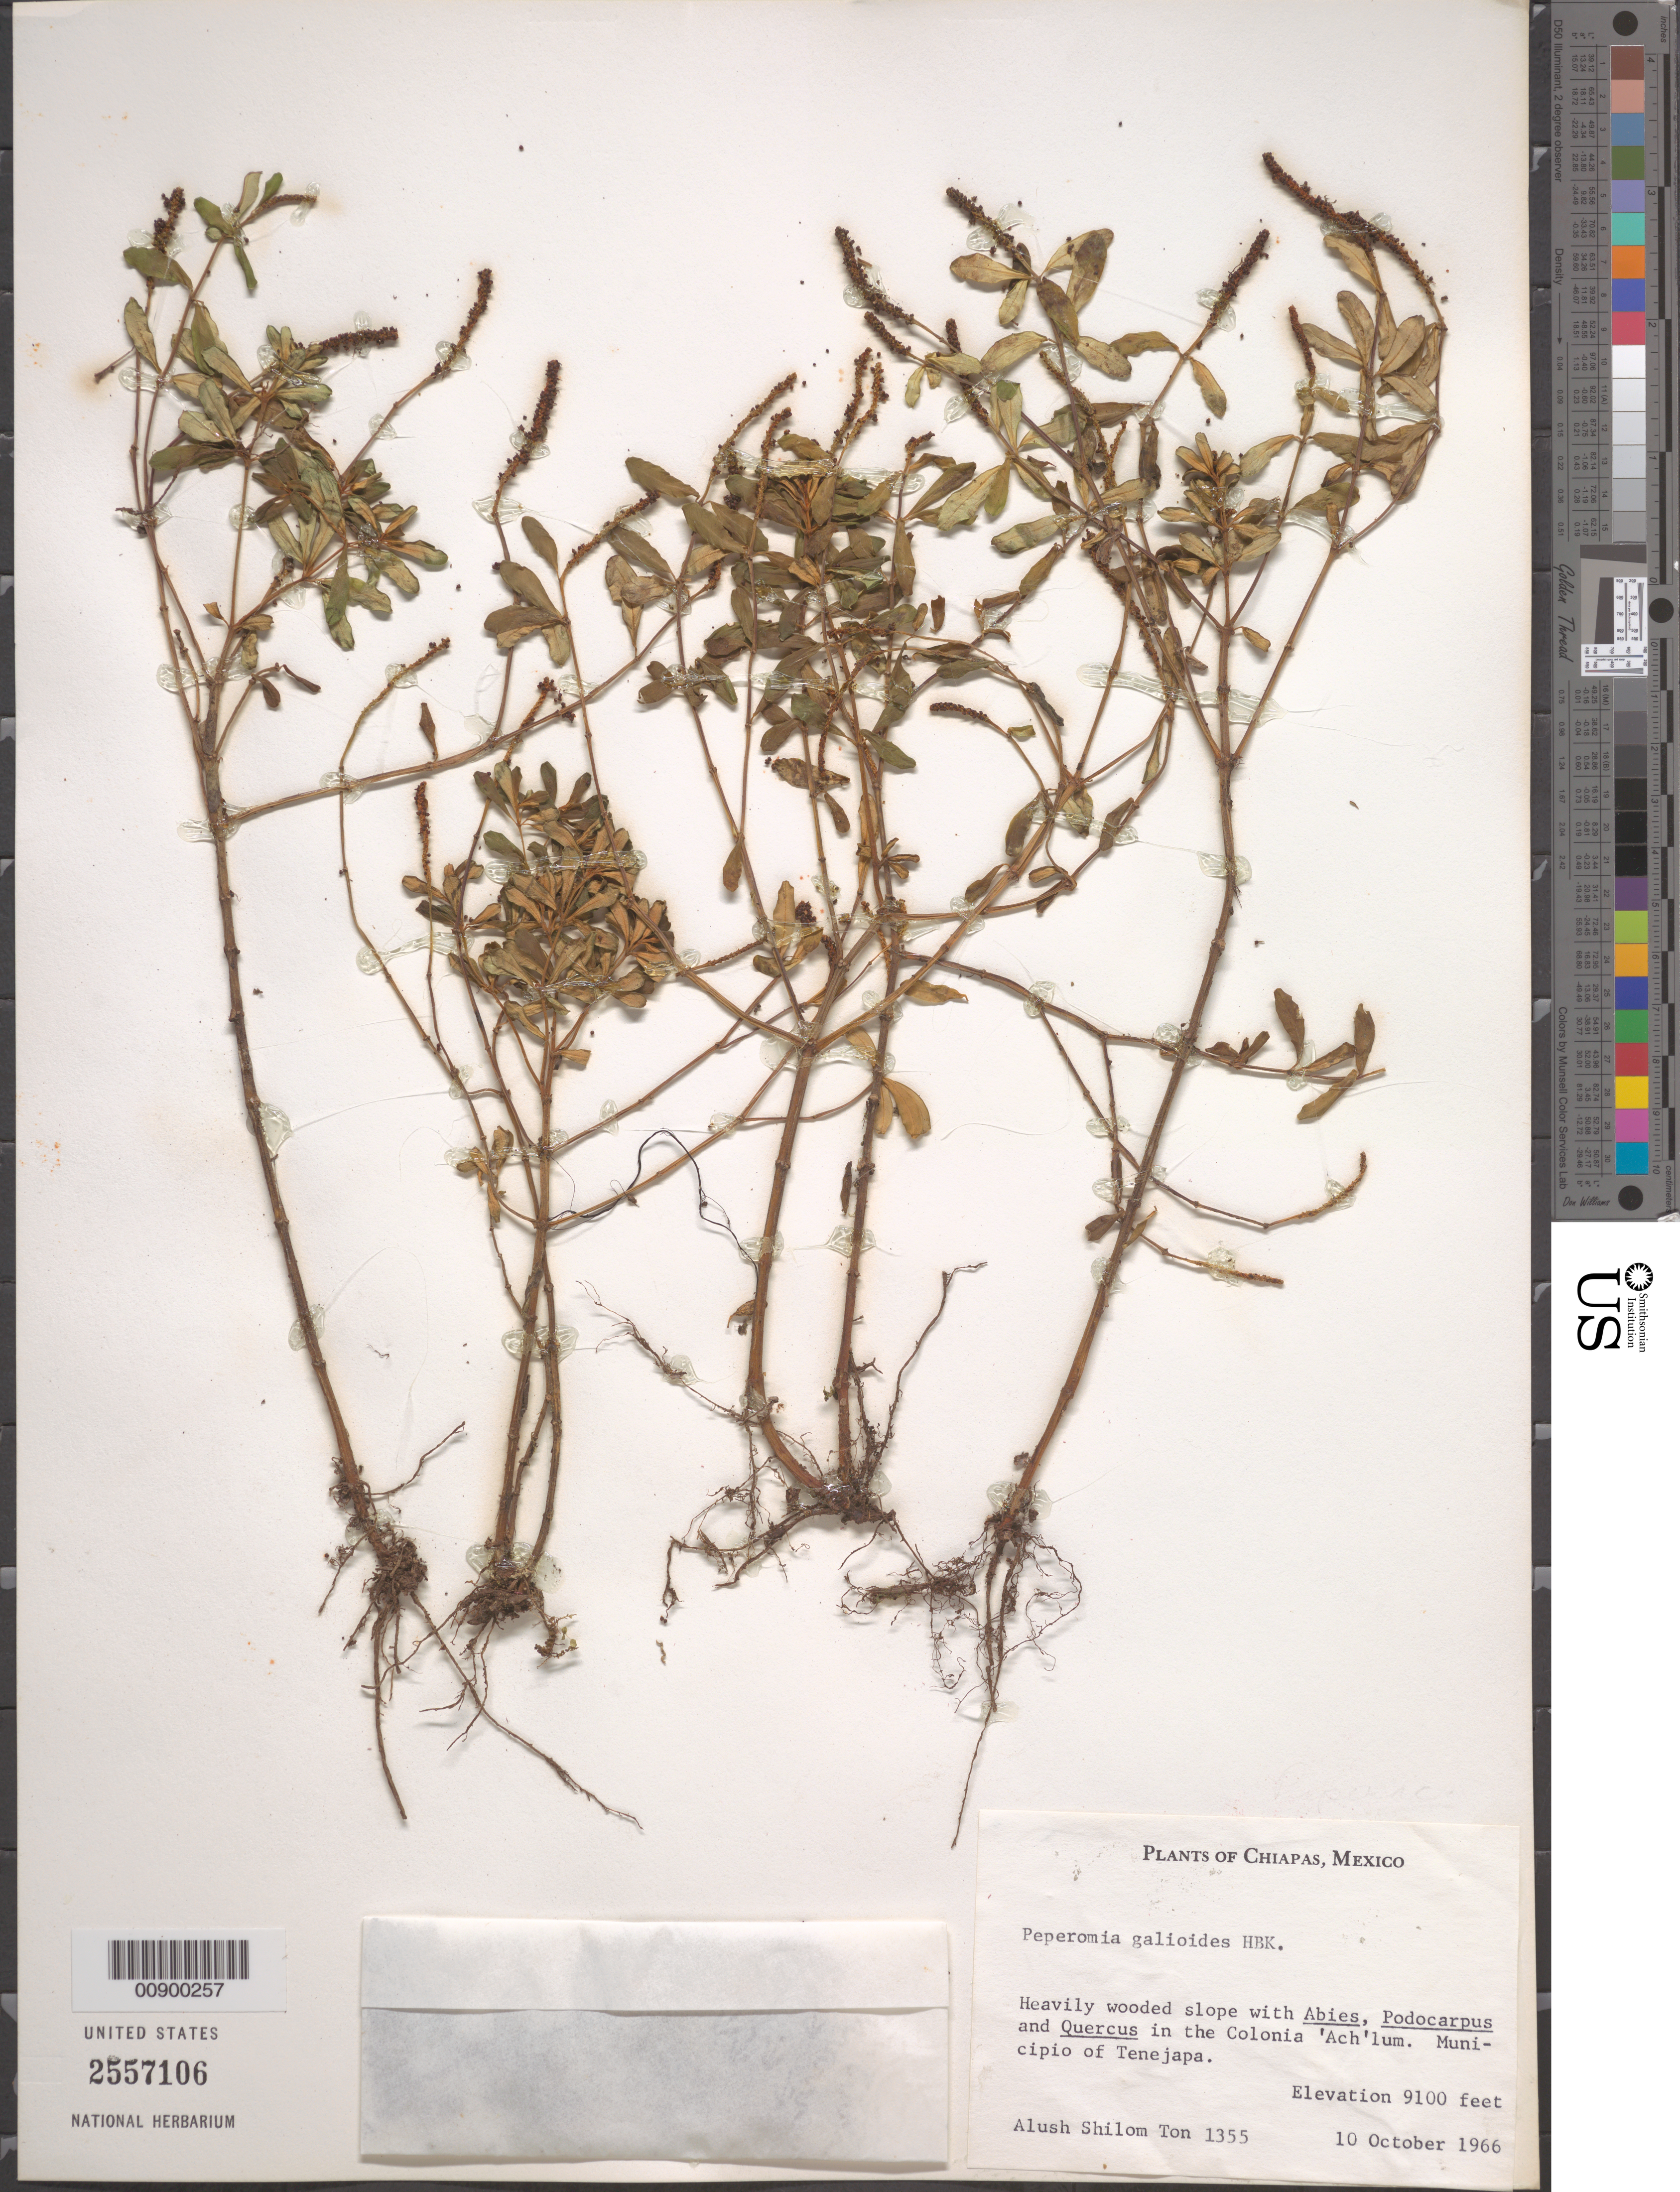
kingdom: Plantae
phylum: Tracheophyta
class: Magnoliopsida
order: Piperales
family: Piperaceae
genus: Peperomia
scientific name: Peperomia leptophylla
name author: Miq.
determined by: Jiménez, José Estaban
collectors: A. Shilom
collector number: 1355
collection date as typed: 10 Oct 1966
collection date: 1966-10-10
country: Mexico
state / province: Chiapas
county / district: Tenejapa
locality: In the Colonia 'Ach'lum. Municipio of Tenejapa, Chiapas.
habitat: Heavily wooded slope with Abies, Podocarpus and Quercus.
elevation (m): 2774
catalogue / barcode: US 2557106